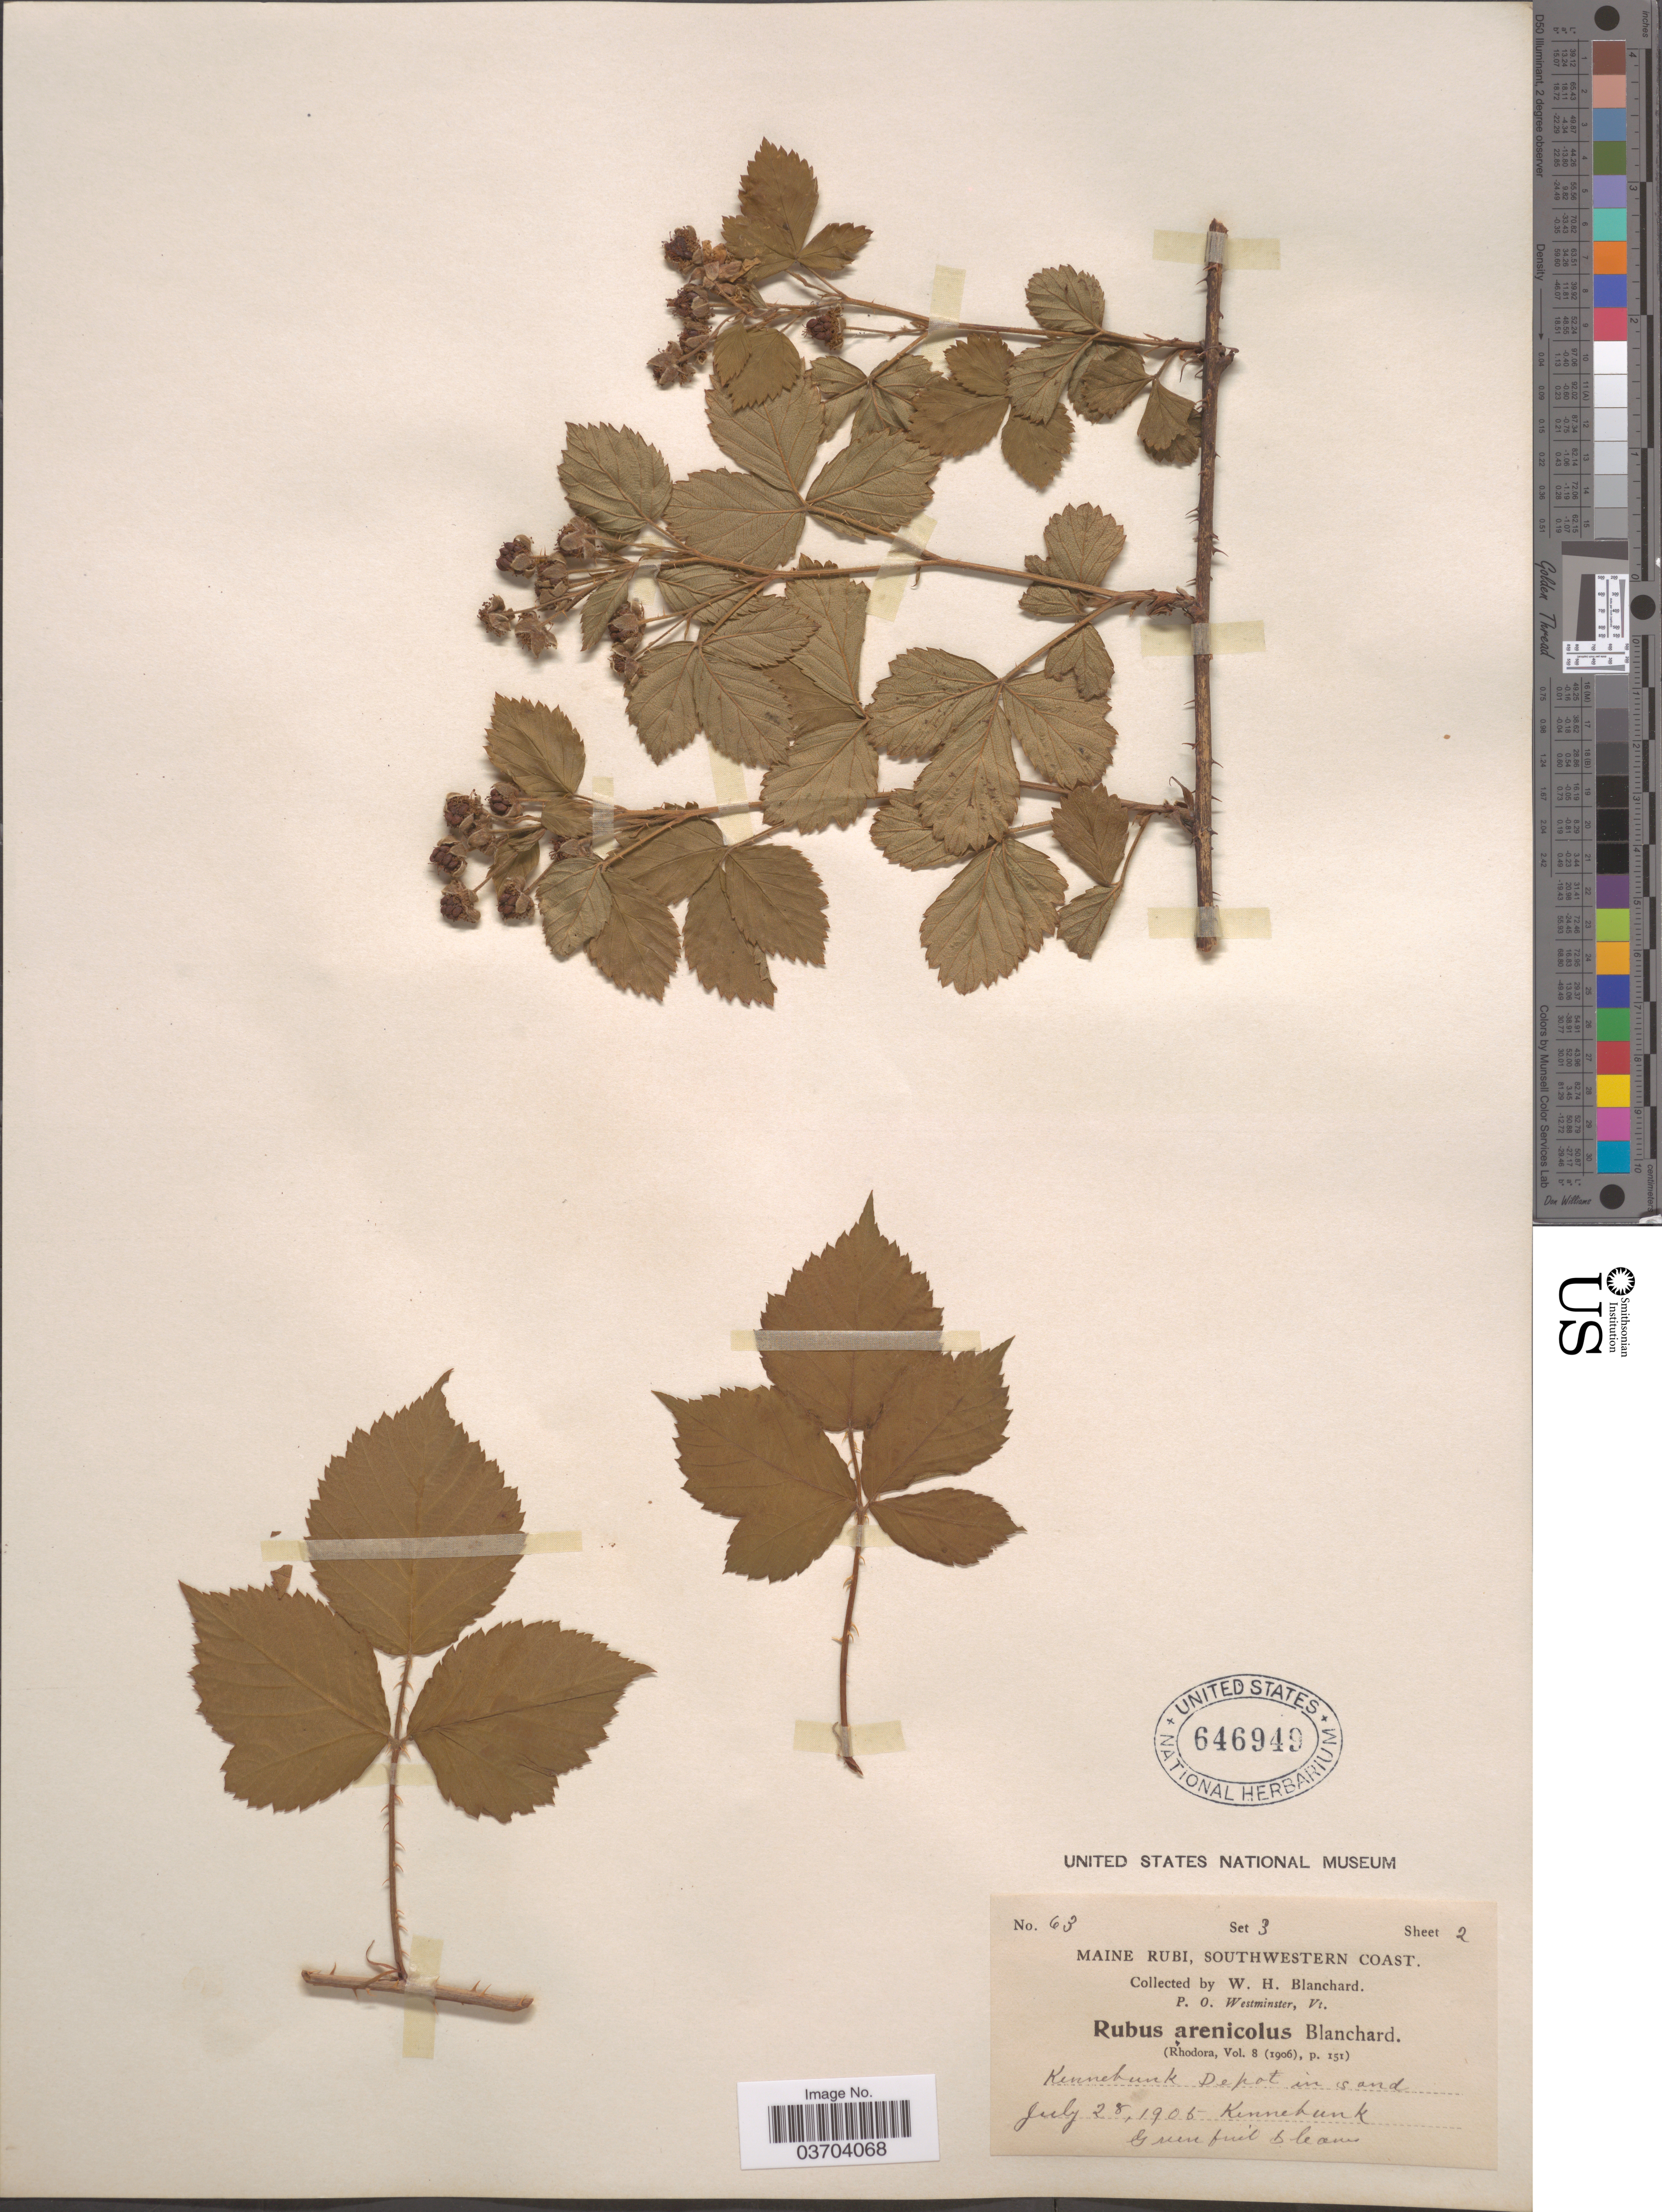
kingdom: Plantae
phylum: Tracheophyta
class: Magnoliopsida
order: Rosales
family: Rosaceae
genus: Rubus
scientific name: Rubus arenicola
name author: Blanch.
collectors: W. H. Blanchard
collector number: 63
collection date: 1905-07-28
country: United States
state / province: Maine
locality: Southwestern Coast. Kennebunk Depot. Kennebunk.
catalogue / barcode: US 646949